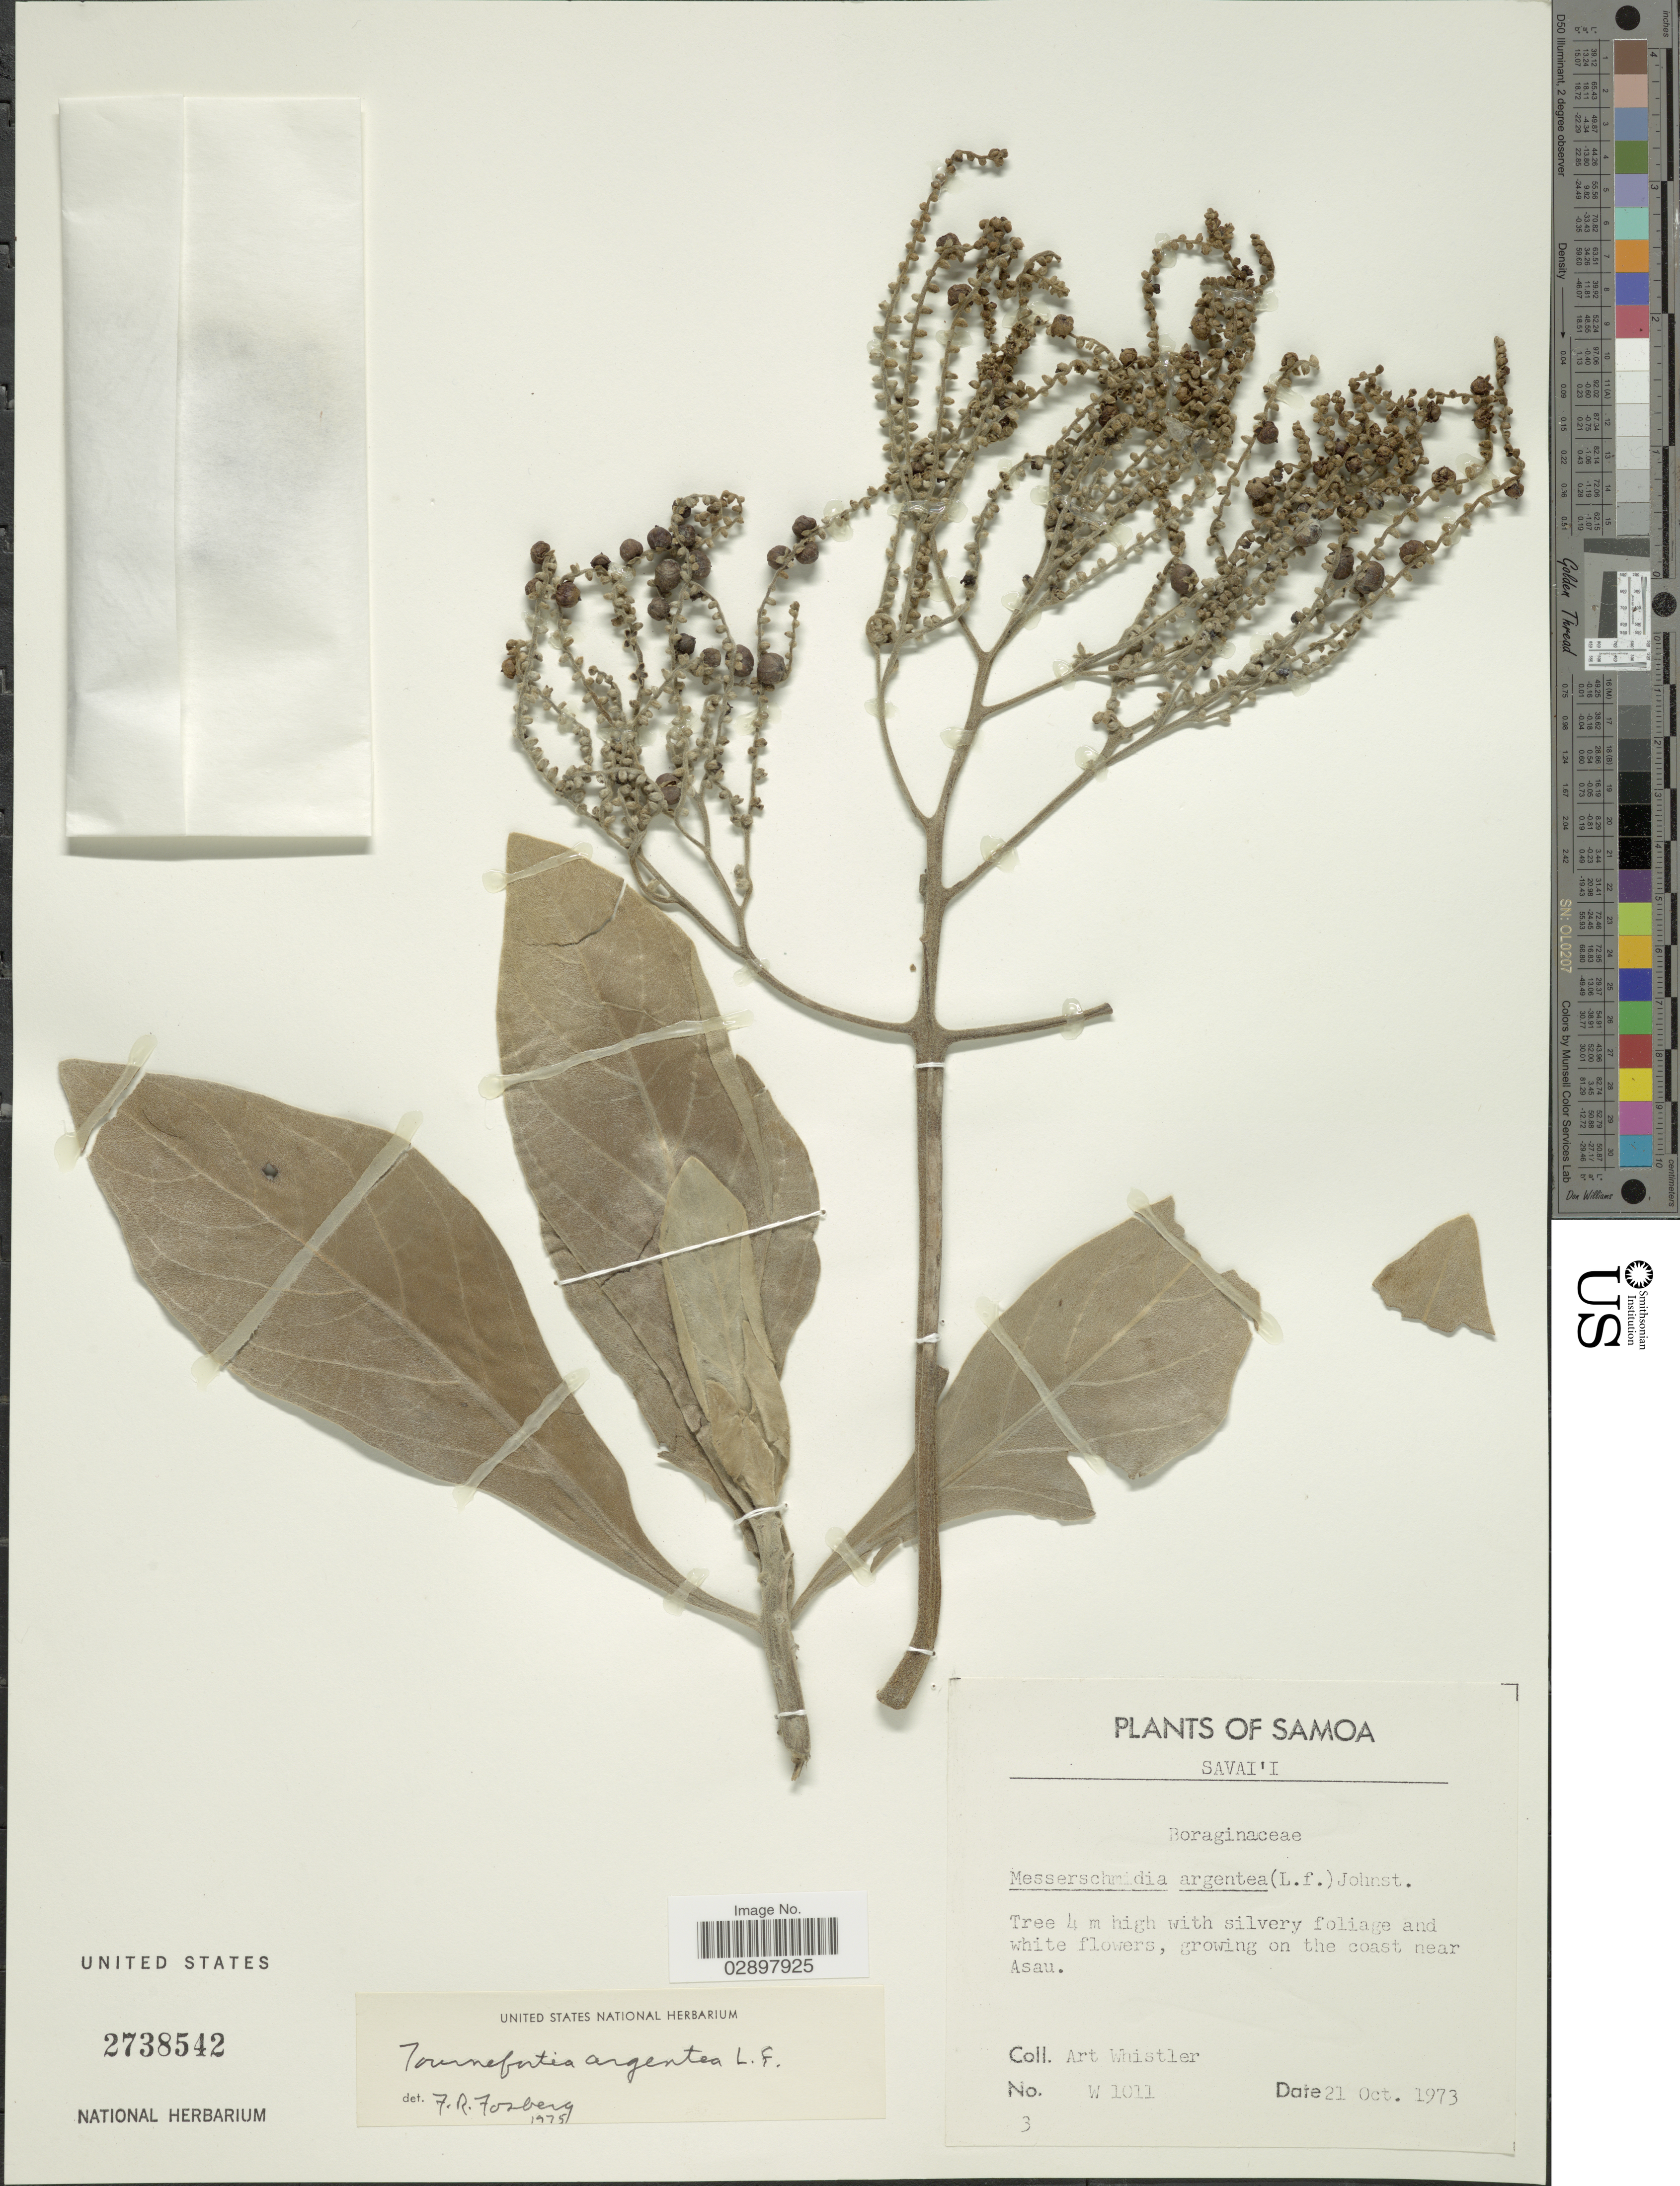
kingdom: Plantae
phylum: Tracheophyta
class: Magnoliopsida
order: Boraginales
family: Heliotropiaceae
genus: Heliotropium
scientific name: Heliotropium arboreum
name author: (Blanco) Mabberley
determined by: Wagner, W. L., (BOT), Smithsonian Institution - National Museum of Natural History (UNITED STATES)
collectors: A. Whistler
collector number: W1011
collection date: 1973-10-21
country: Samoa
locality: Samoa. Savai'i. Growing on the coast near Asau.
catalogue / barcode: US 2738542